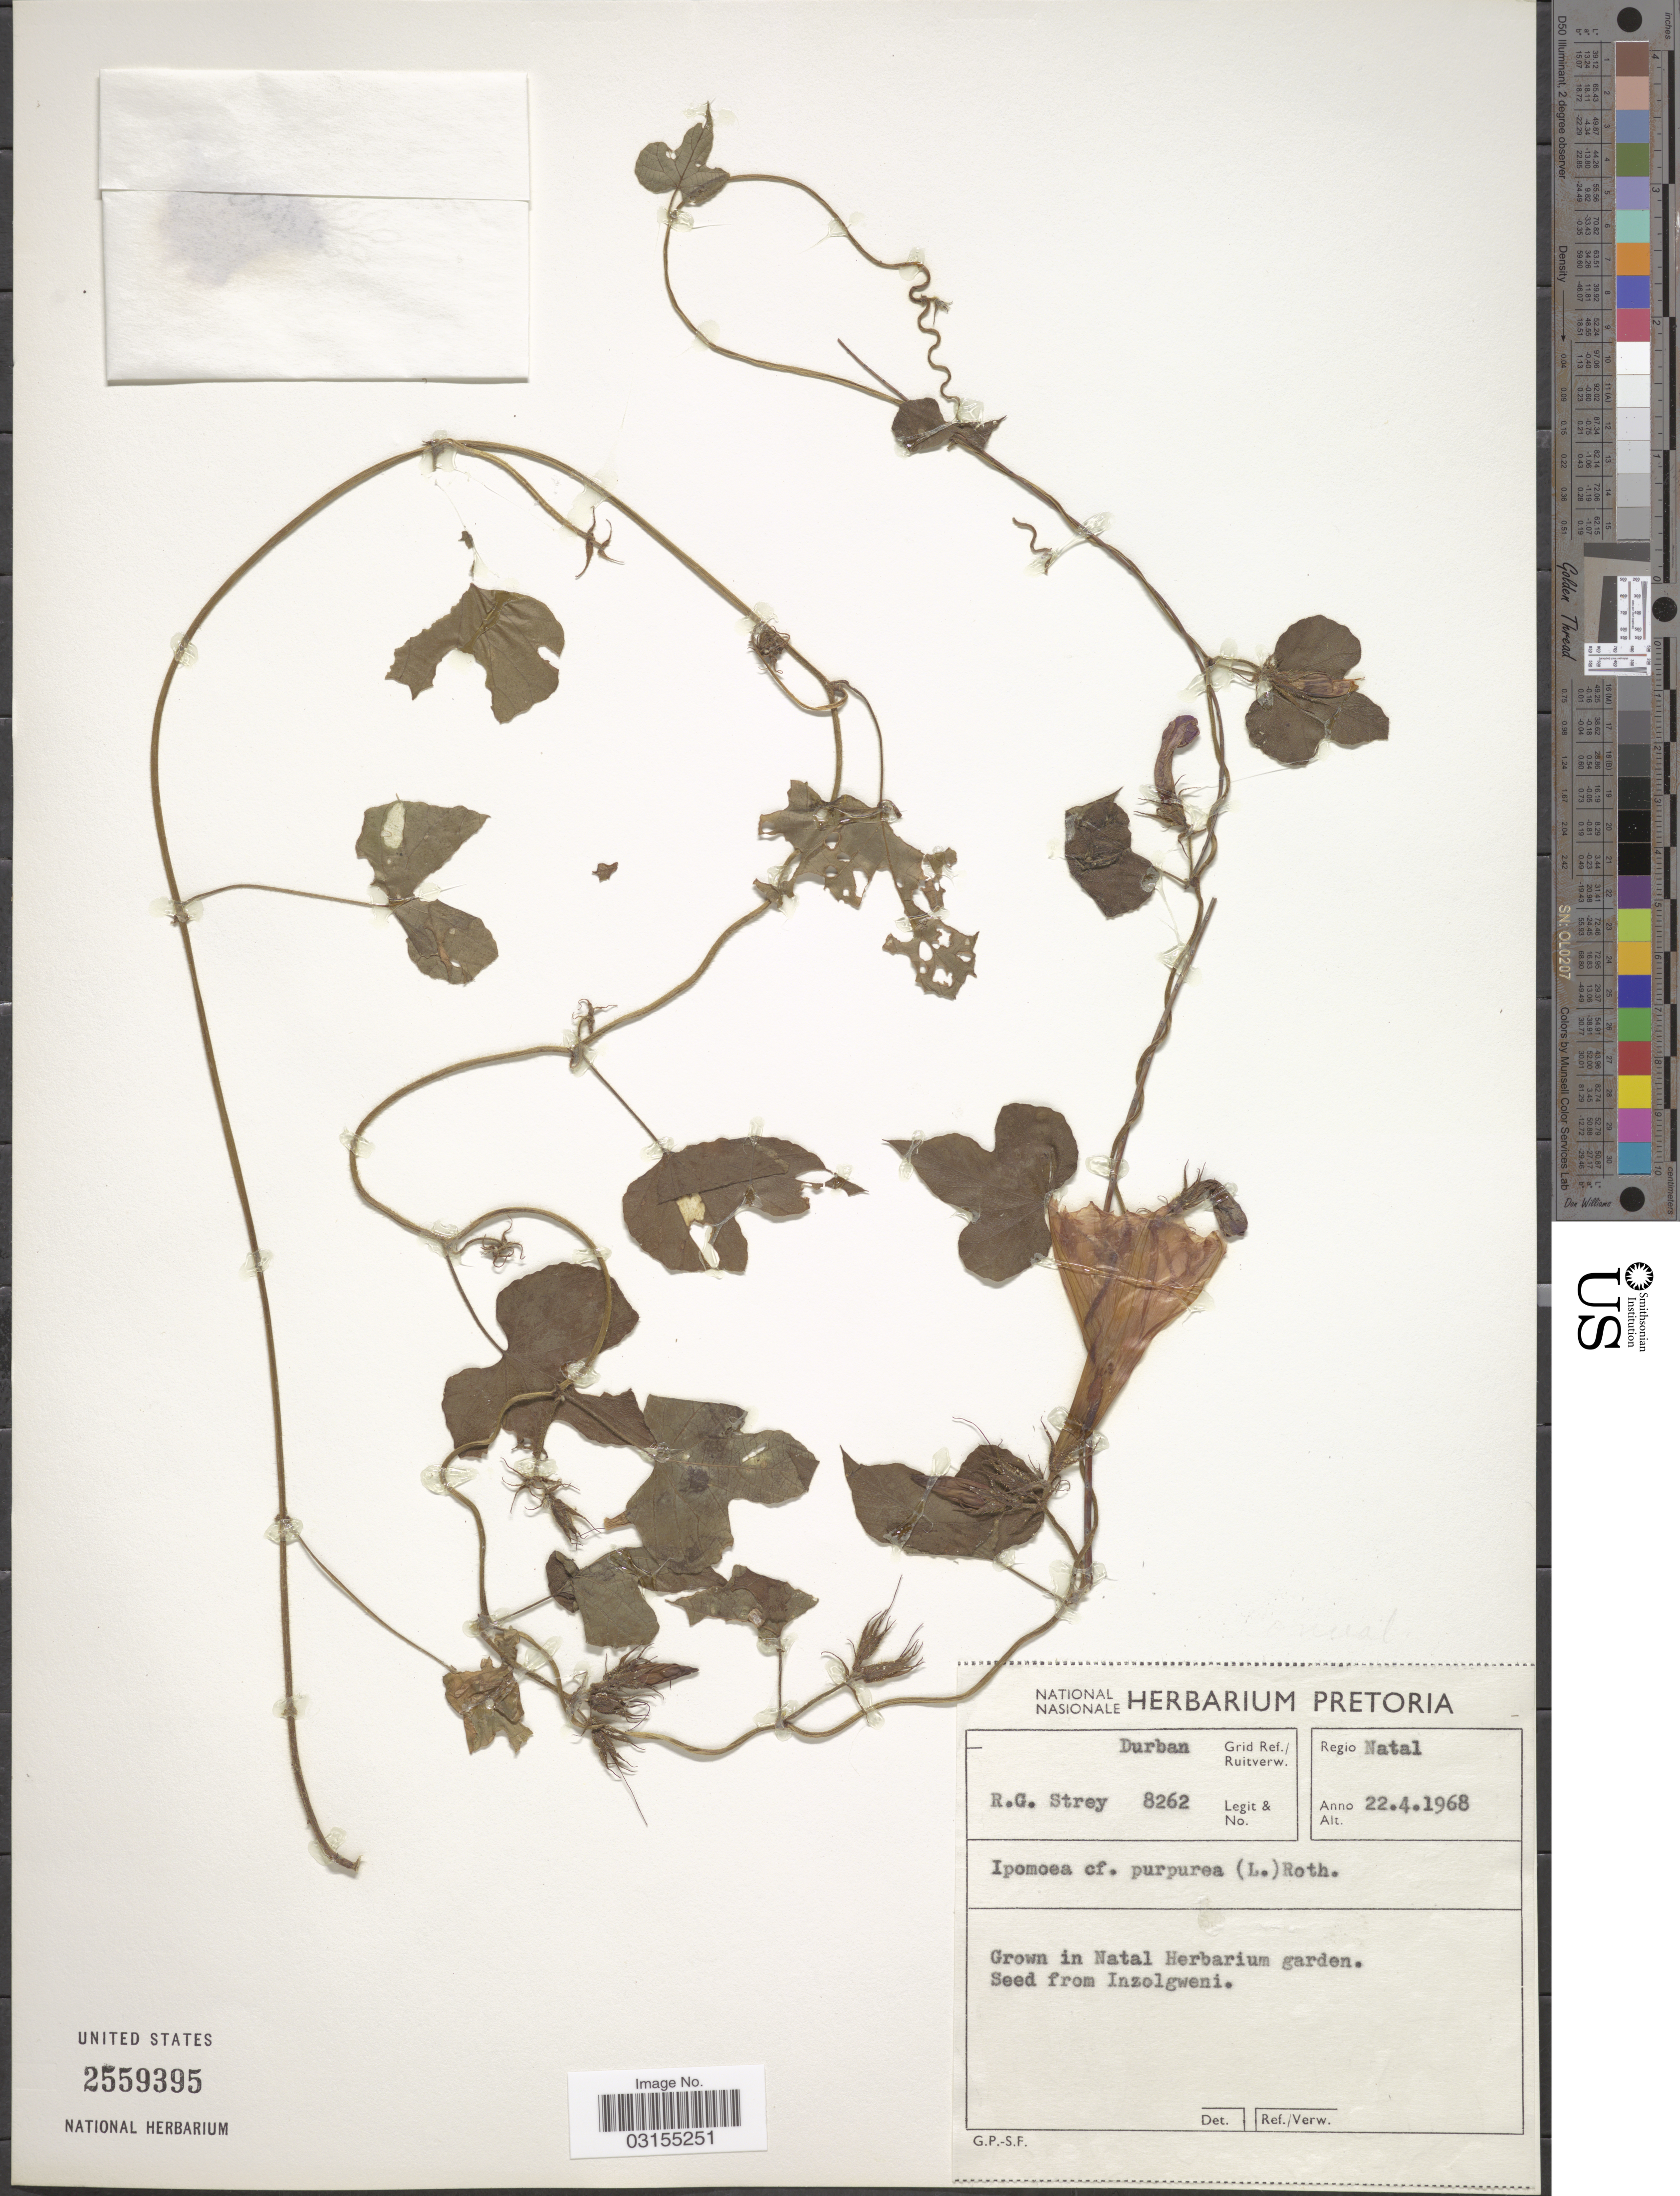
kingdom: Plantae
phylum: Tracheophyta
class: Magnoliopsida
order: Solanales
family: Convolvulaceae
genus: Ipomoea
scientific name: Ipomoea purpurea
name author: (L.) Roth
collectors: R. G. Strey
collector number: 8262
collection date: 1968-04-22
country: South Africa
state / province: KwaZulu-Natal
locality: Grown in Natal Herbarium garden.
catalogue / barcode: US 2559395